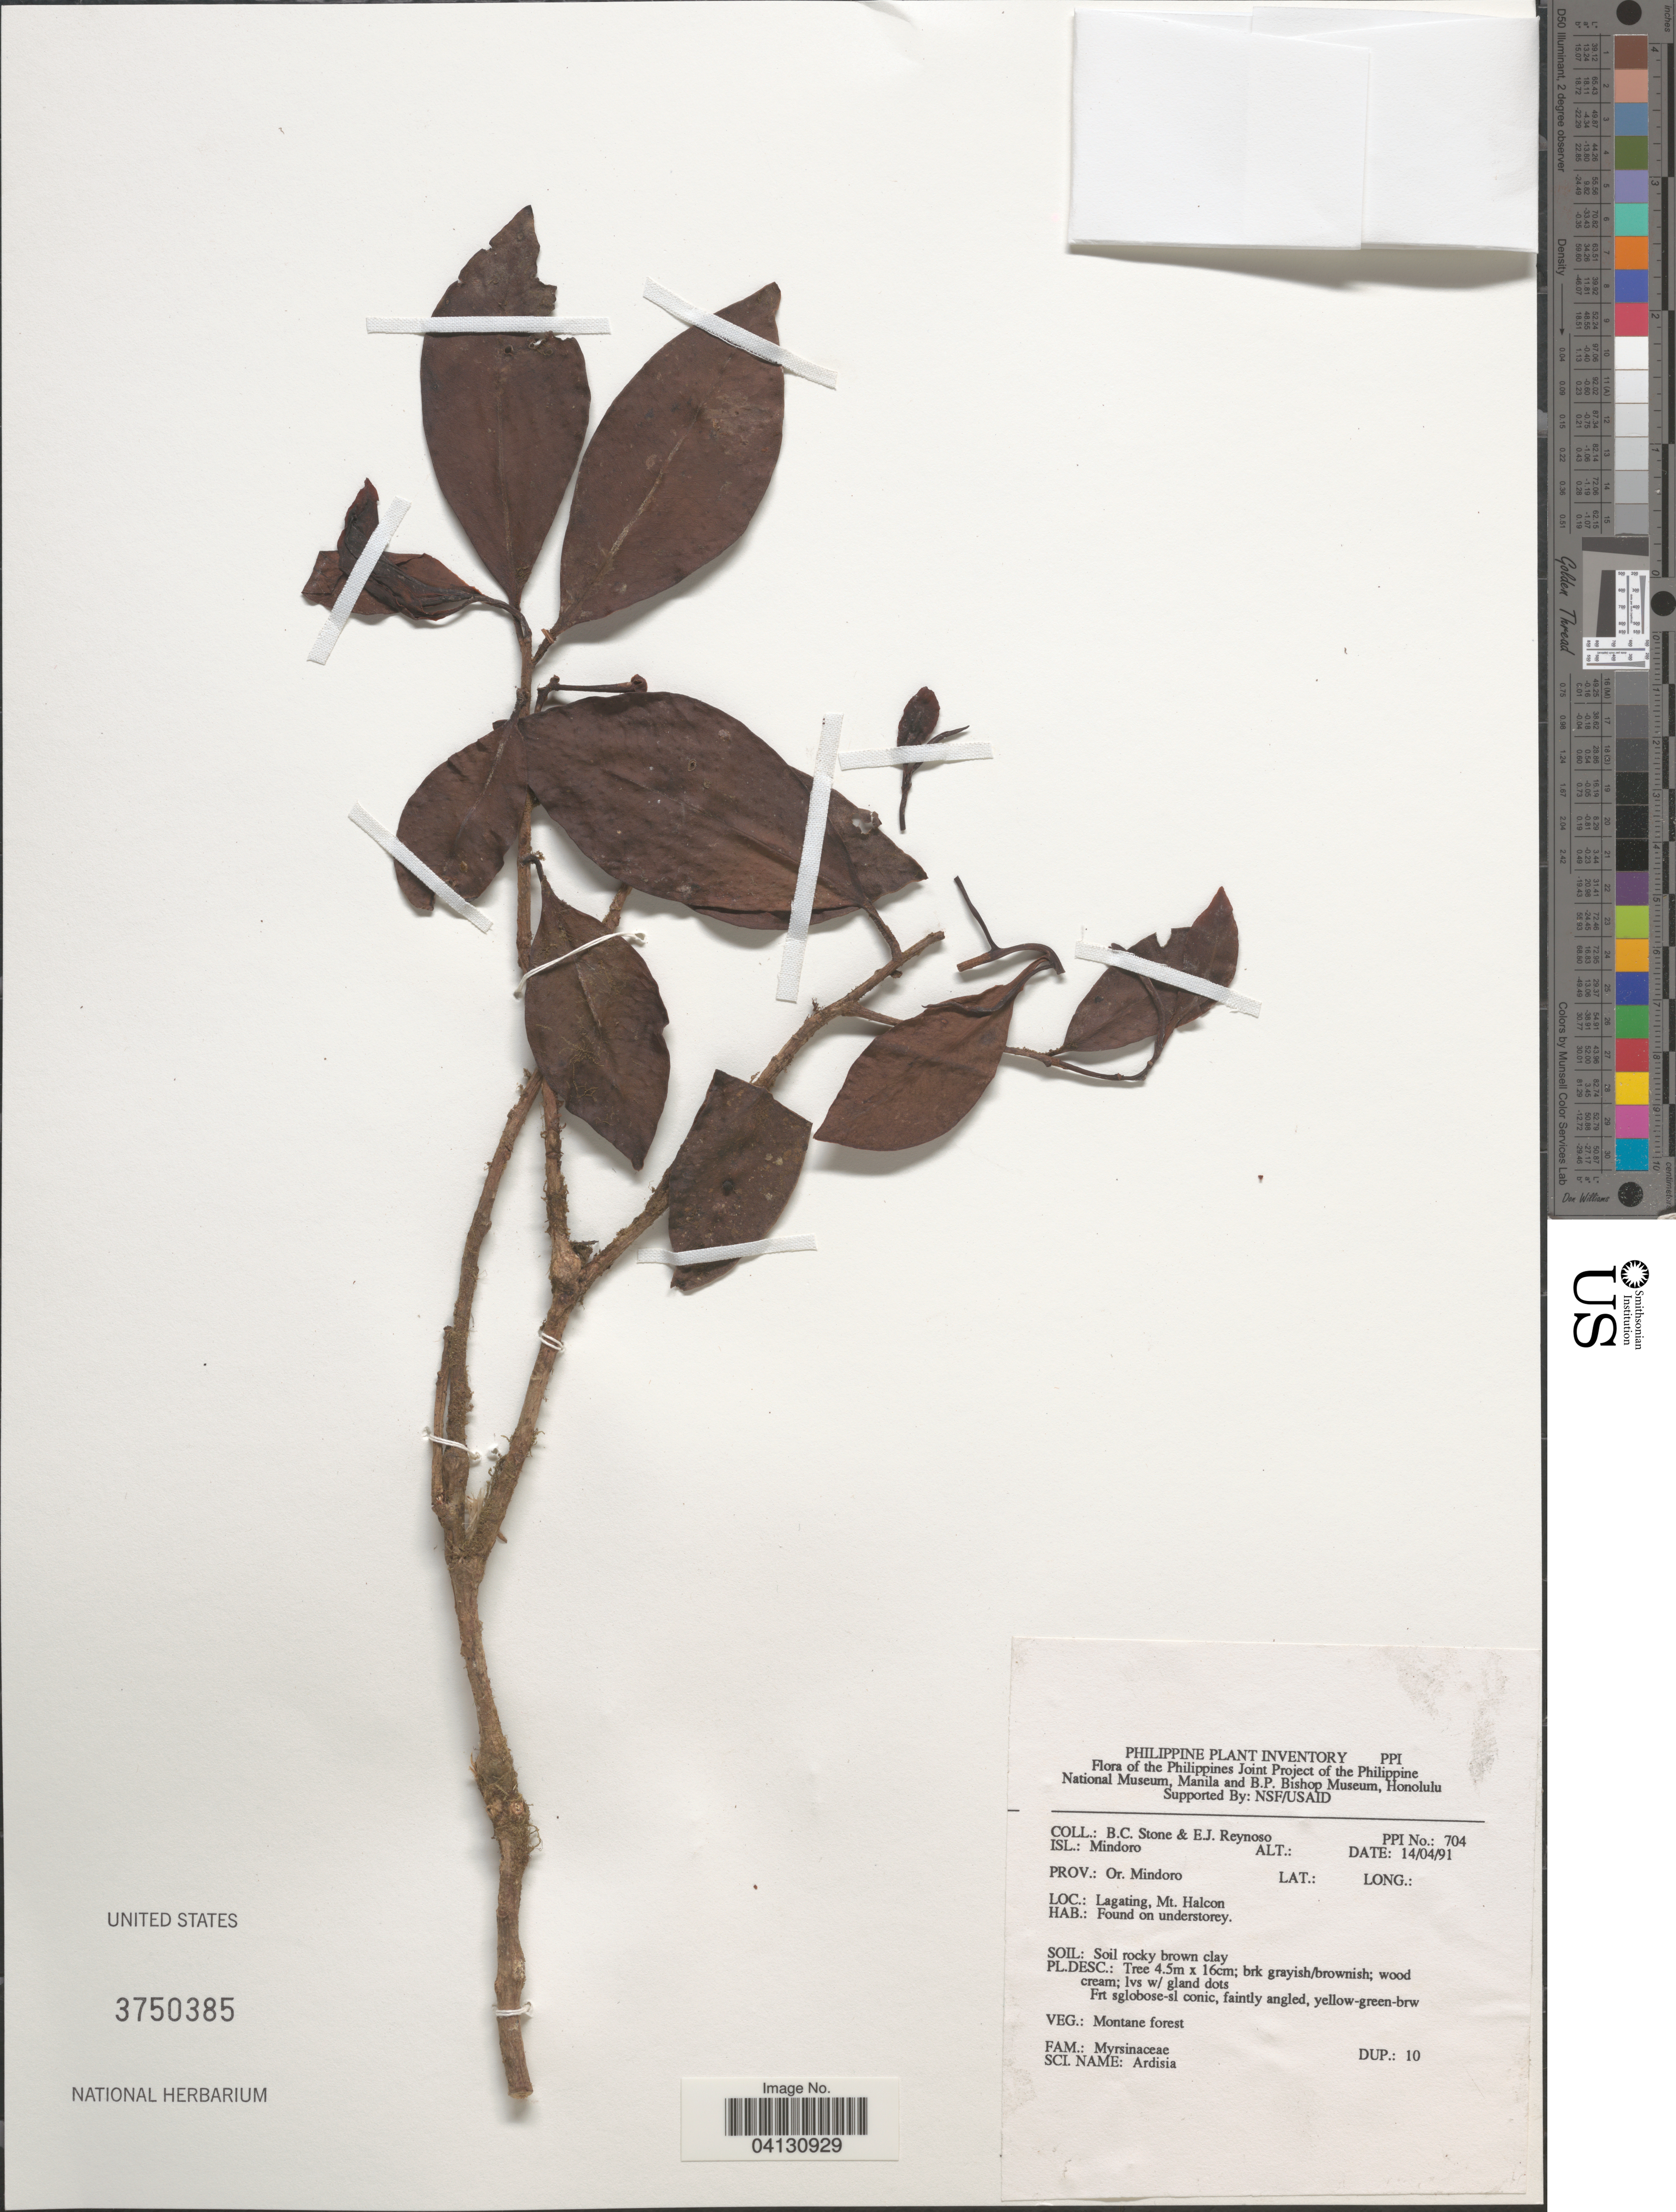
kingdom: Plantae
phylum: Tracheophyta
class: Magnoliopsida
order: Ericales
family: Primulaceae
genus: Ardisia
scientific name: Ardisia sp.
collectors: B. C. Stone & E. Reynoso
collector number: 704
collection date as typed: Transcribed d/m/y: 14/4/91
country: Philippines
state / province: Mimaropa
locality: Isl.: Mindoro. Prov.: Or. Mindoro. Lagating, Mt. Halcon.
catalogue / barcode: US 3750385